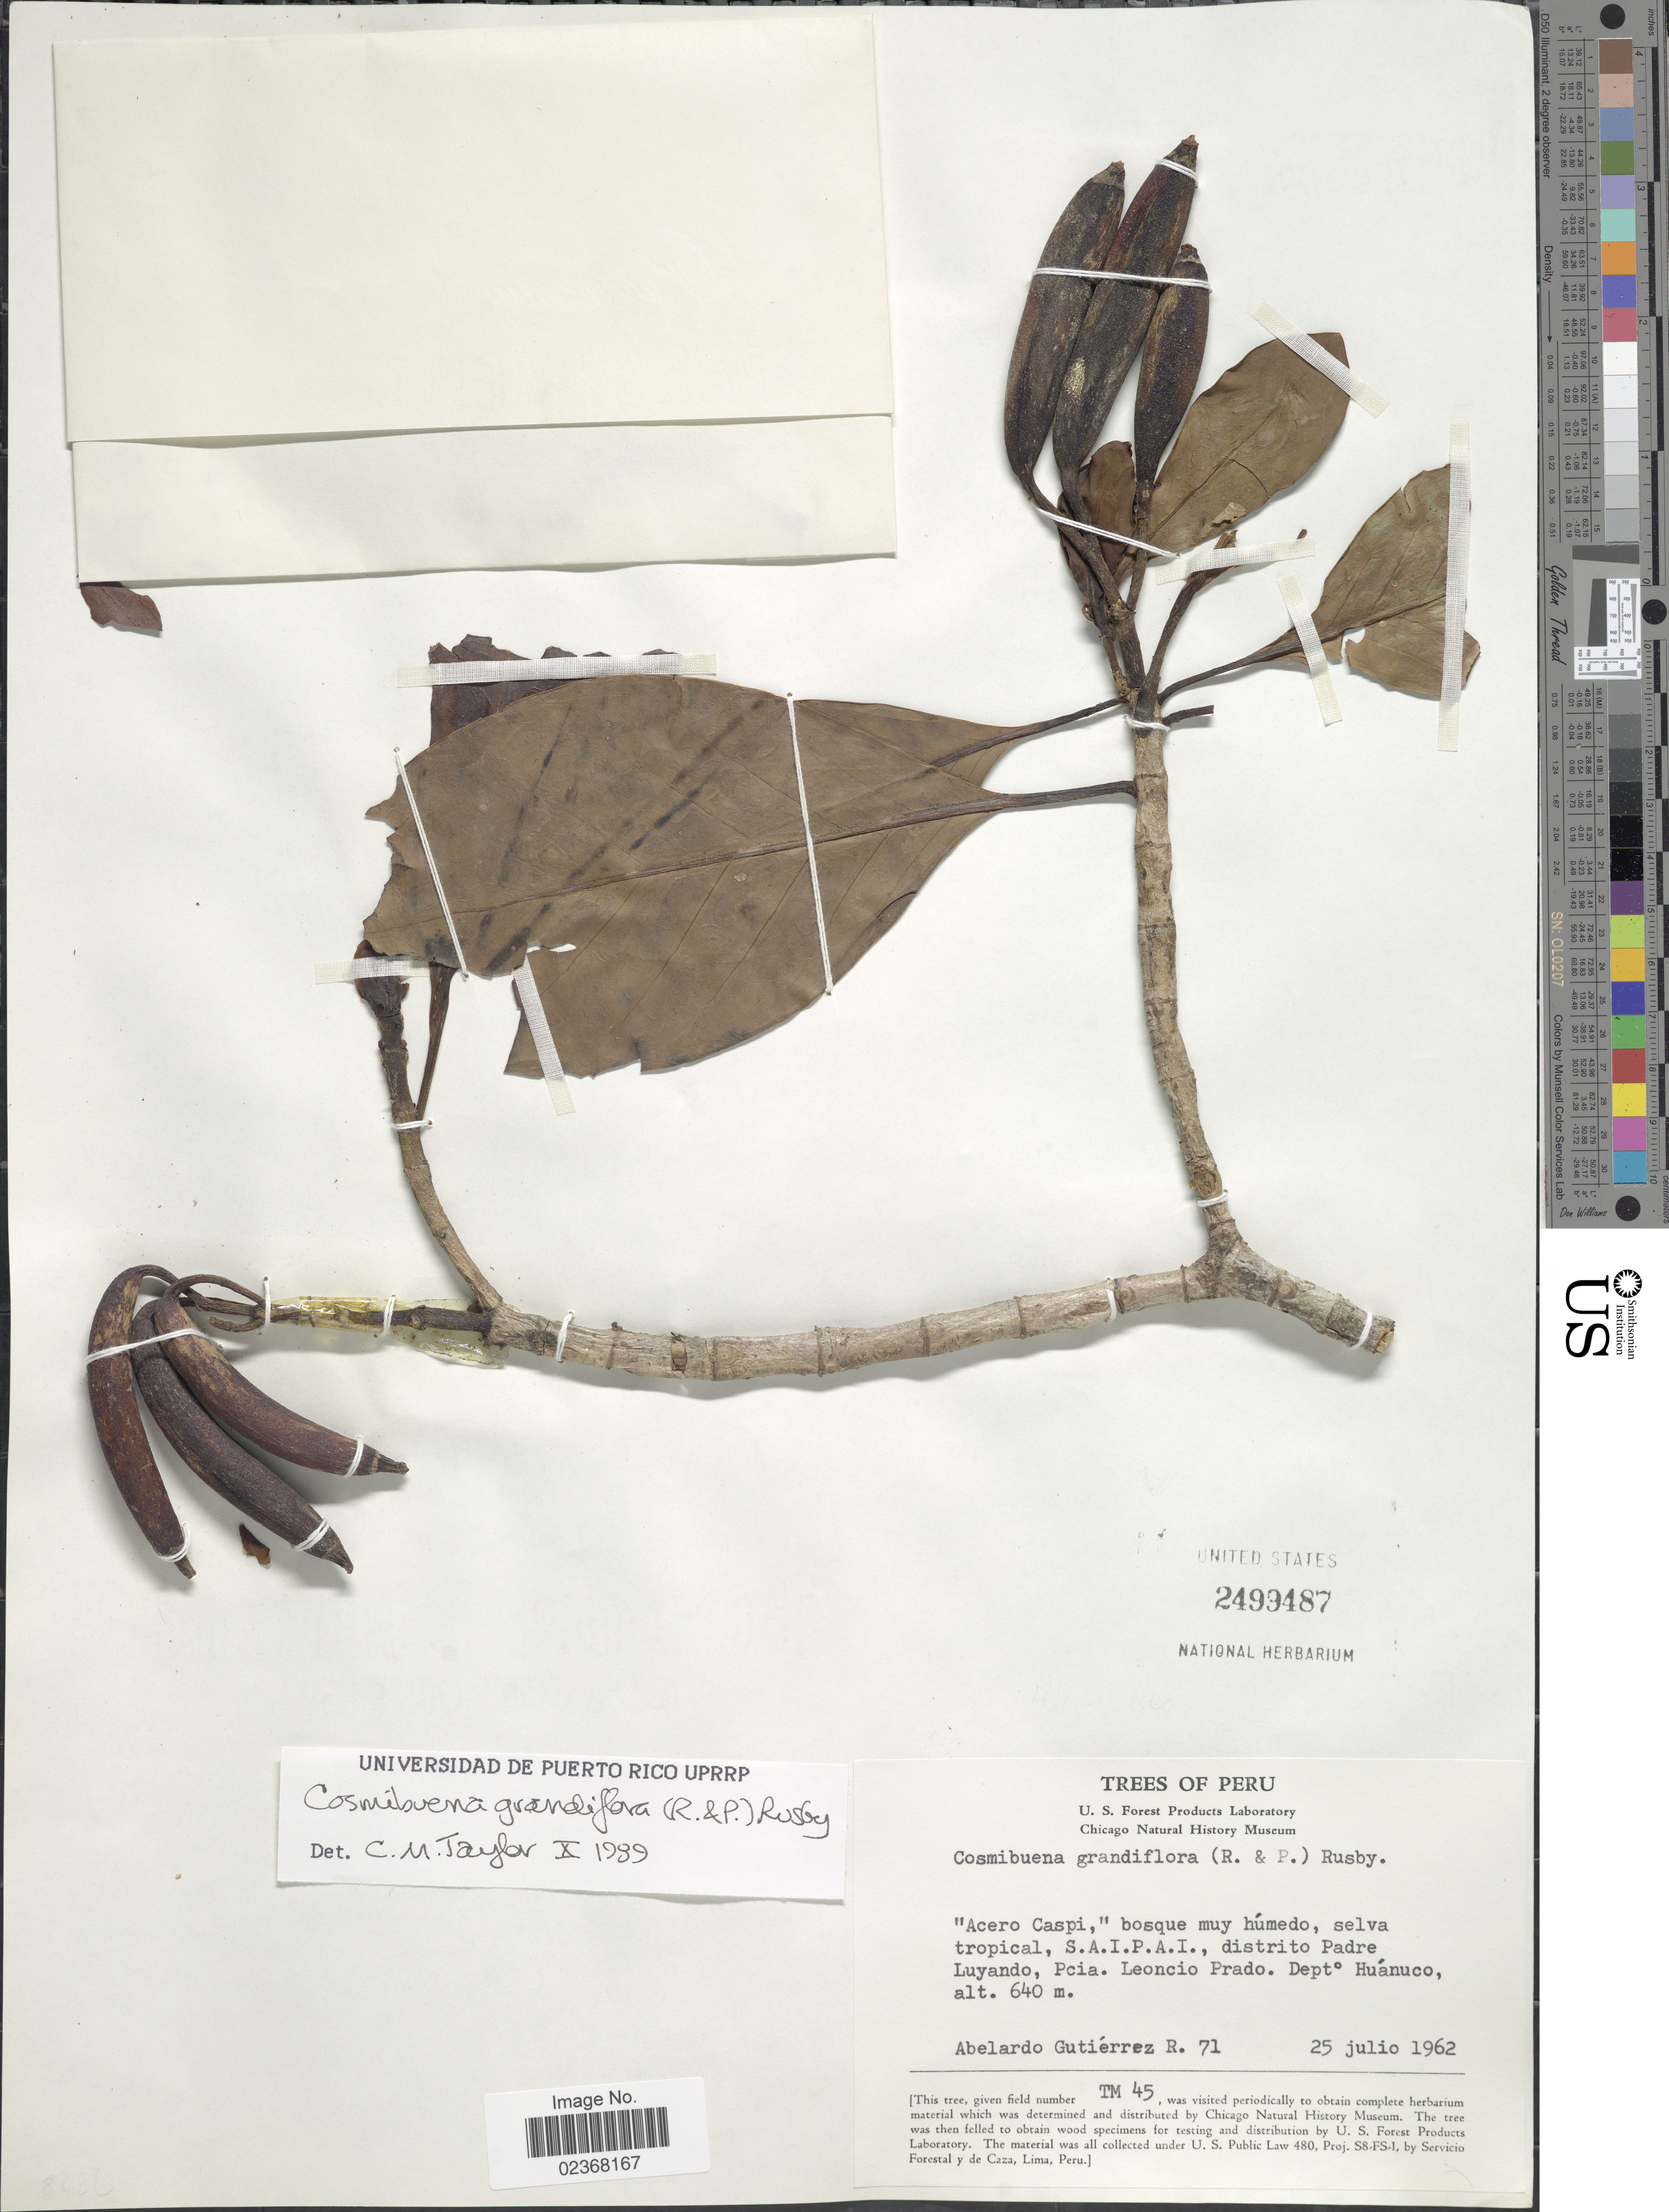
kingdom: Plantae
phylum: Tracheophyta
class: Magnoliopsida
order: Gentianales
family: Rubiaceae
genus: Cosmibuena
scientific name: Cosmibuena grandiflora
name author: (Rose & Pav.) Rusby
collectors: A. Gutiérrez R.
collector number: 71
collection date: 1962-07-25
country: Peru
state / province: Huánuco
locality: Distrito Padre Luyando, Pcia. Leonico Prado,Dept. Huanuco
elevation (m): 640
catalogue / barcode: US 2499487